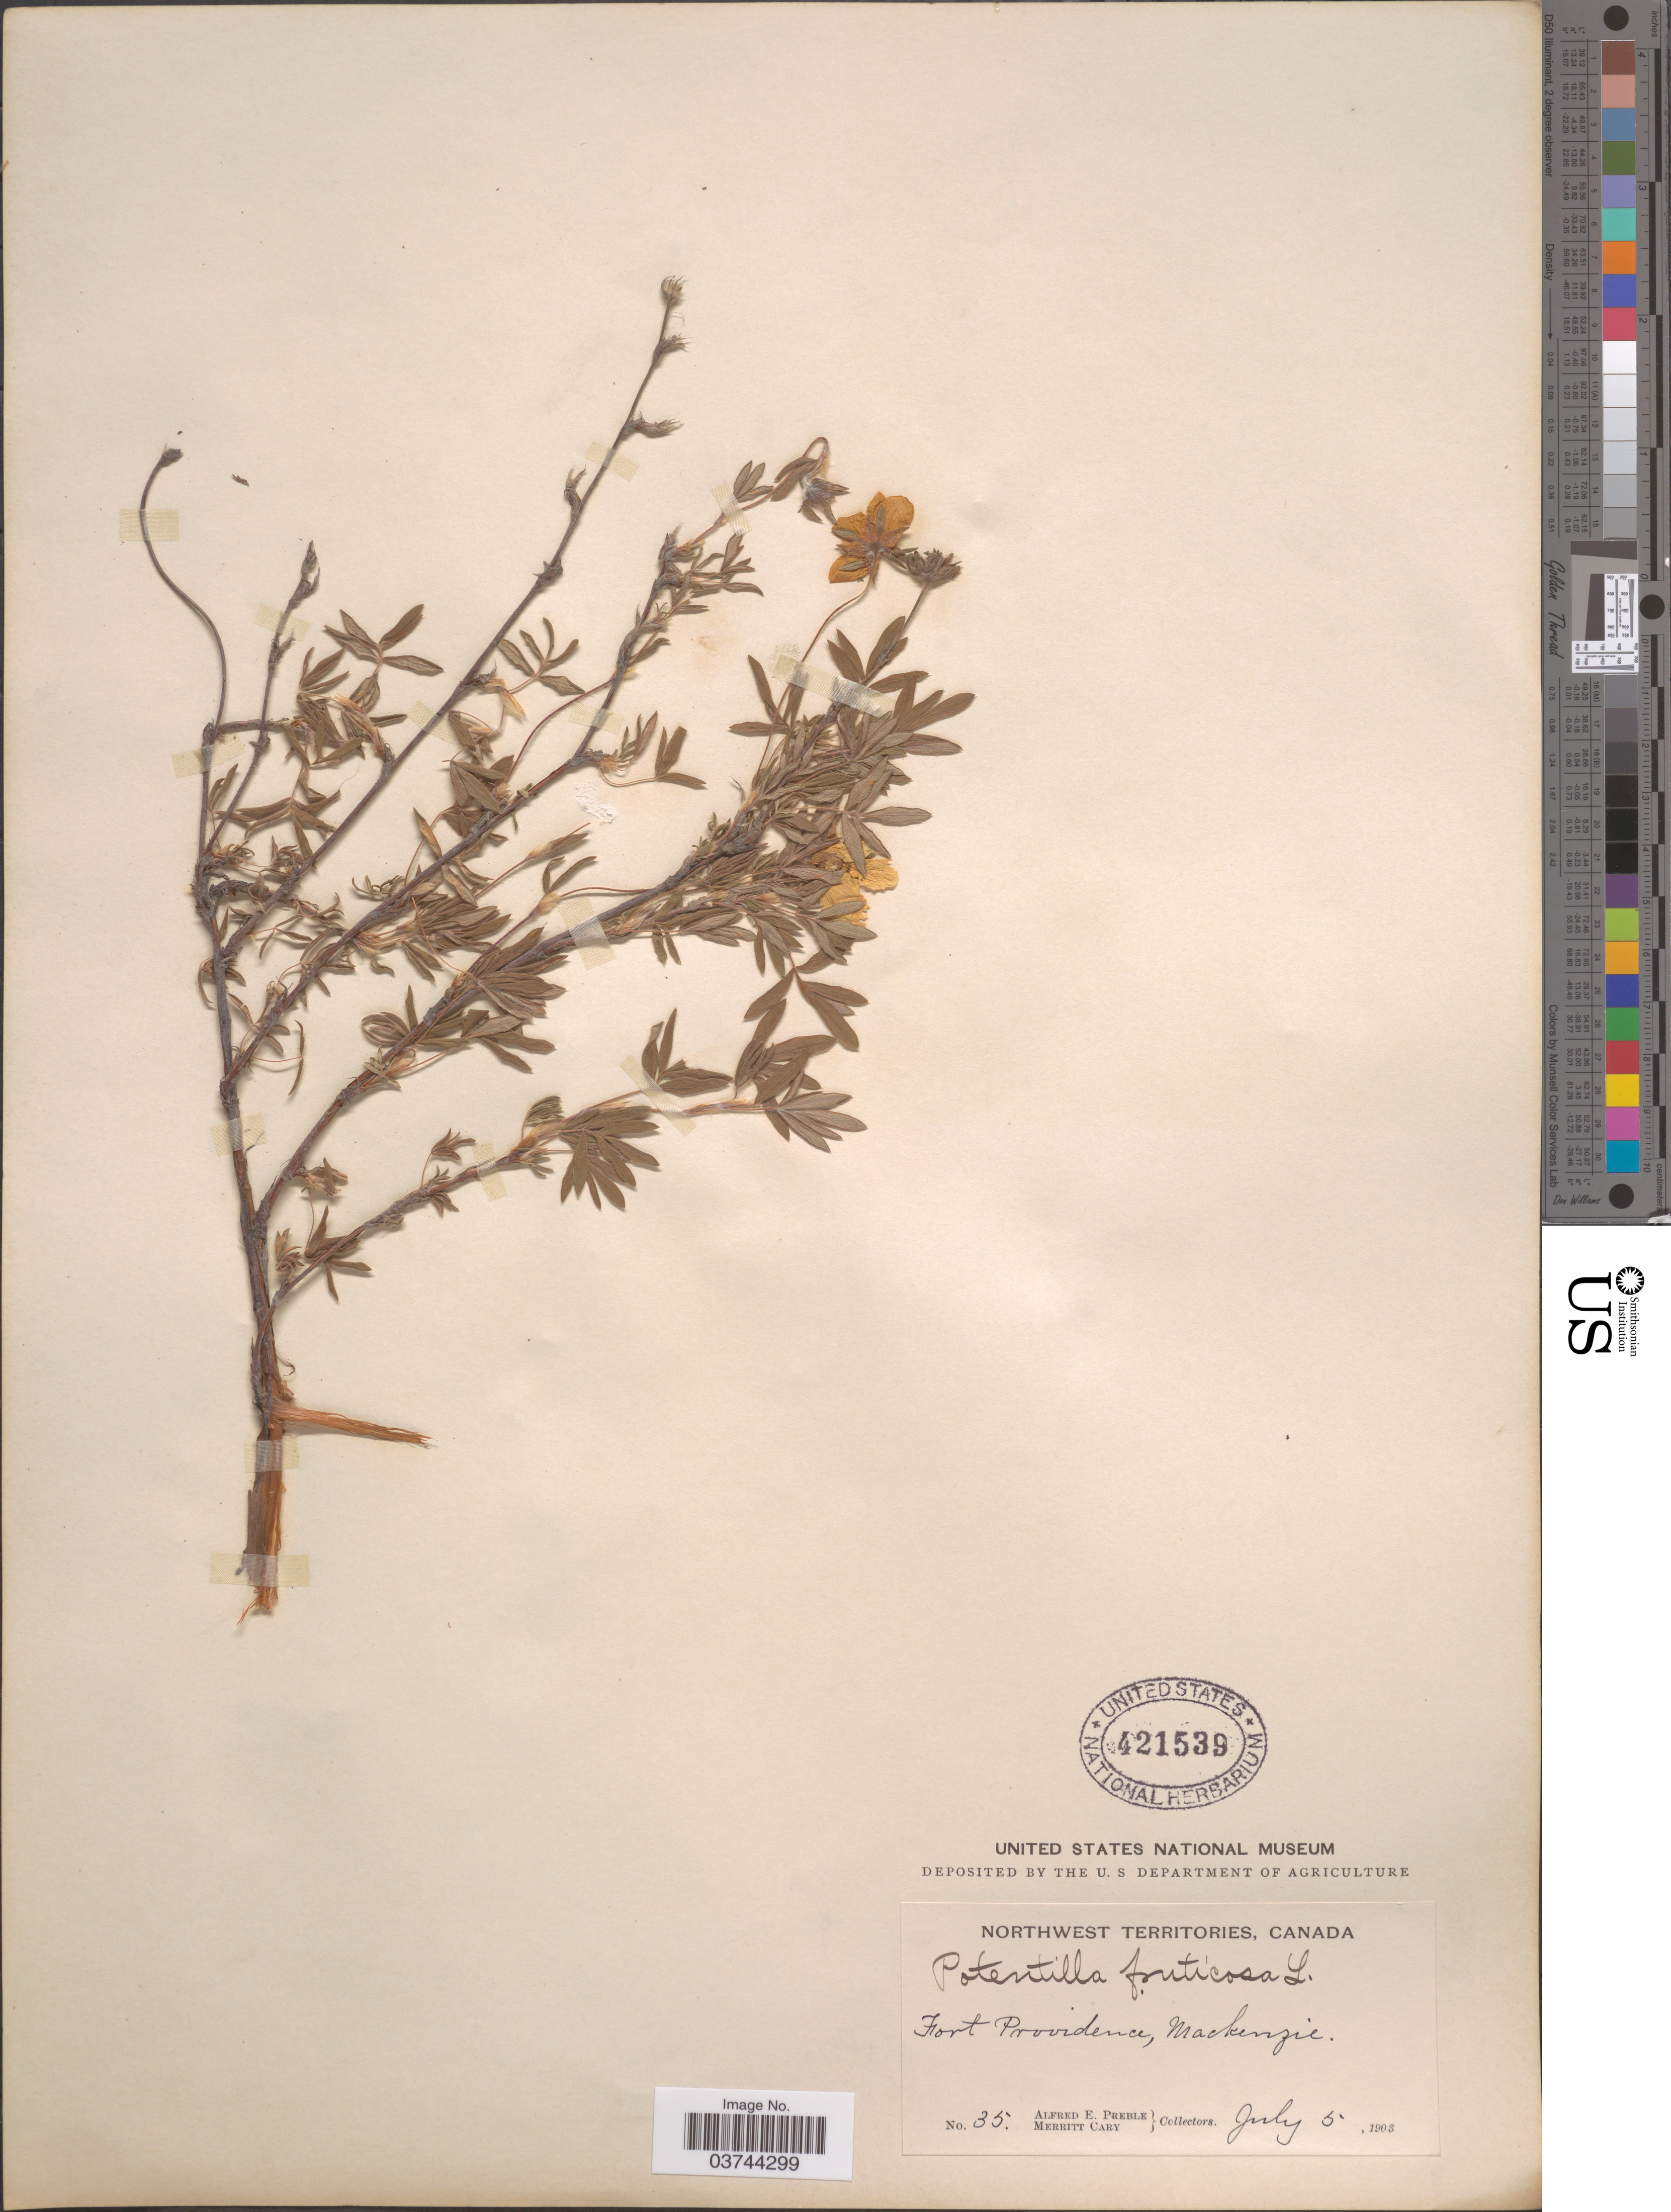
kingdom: Plantae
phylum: Tracheophyta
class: Magnoliopsida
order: Rosales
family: Rosaceae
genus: Dasiphora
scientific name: Dasiphora fruticosa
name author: (L.) Rydb.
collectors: A. Preble & M. Cary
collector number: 35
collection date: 1903-07-05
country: Canada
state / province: Northwest Territories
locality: Fort Providence, Mackenzie.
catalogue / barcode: US 421539